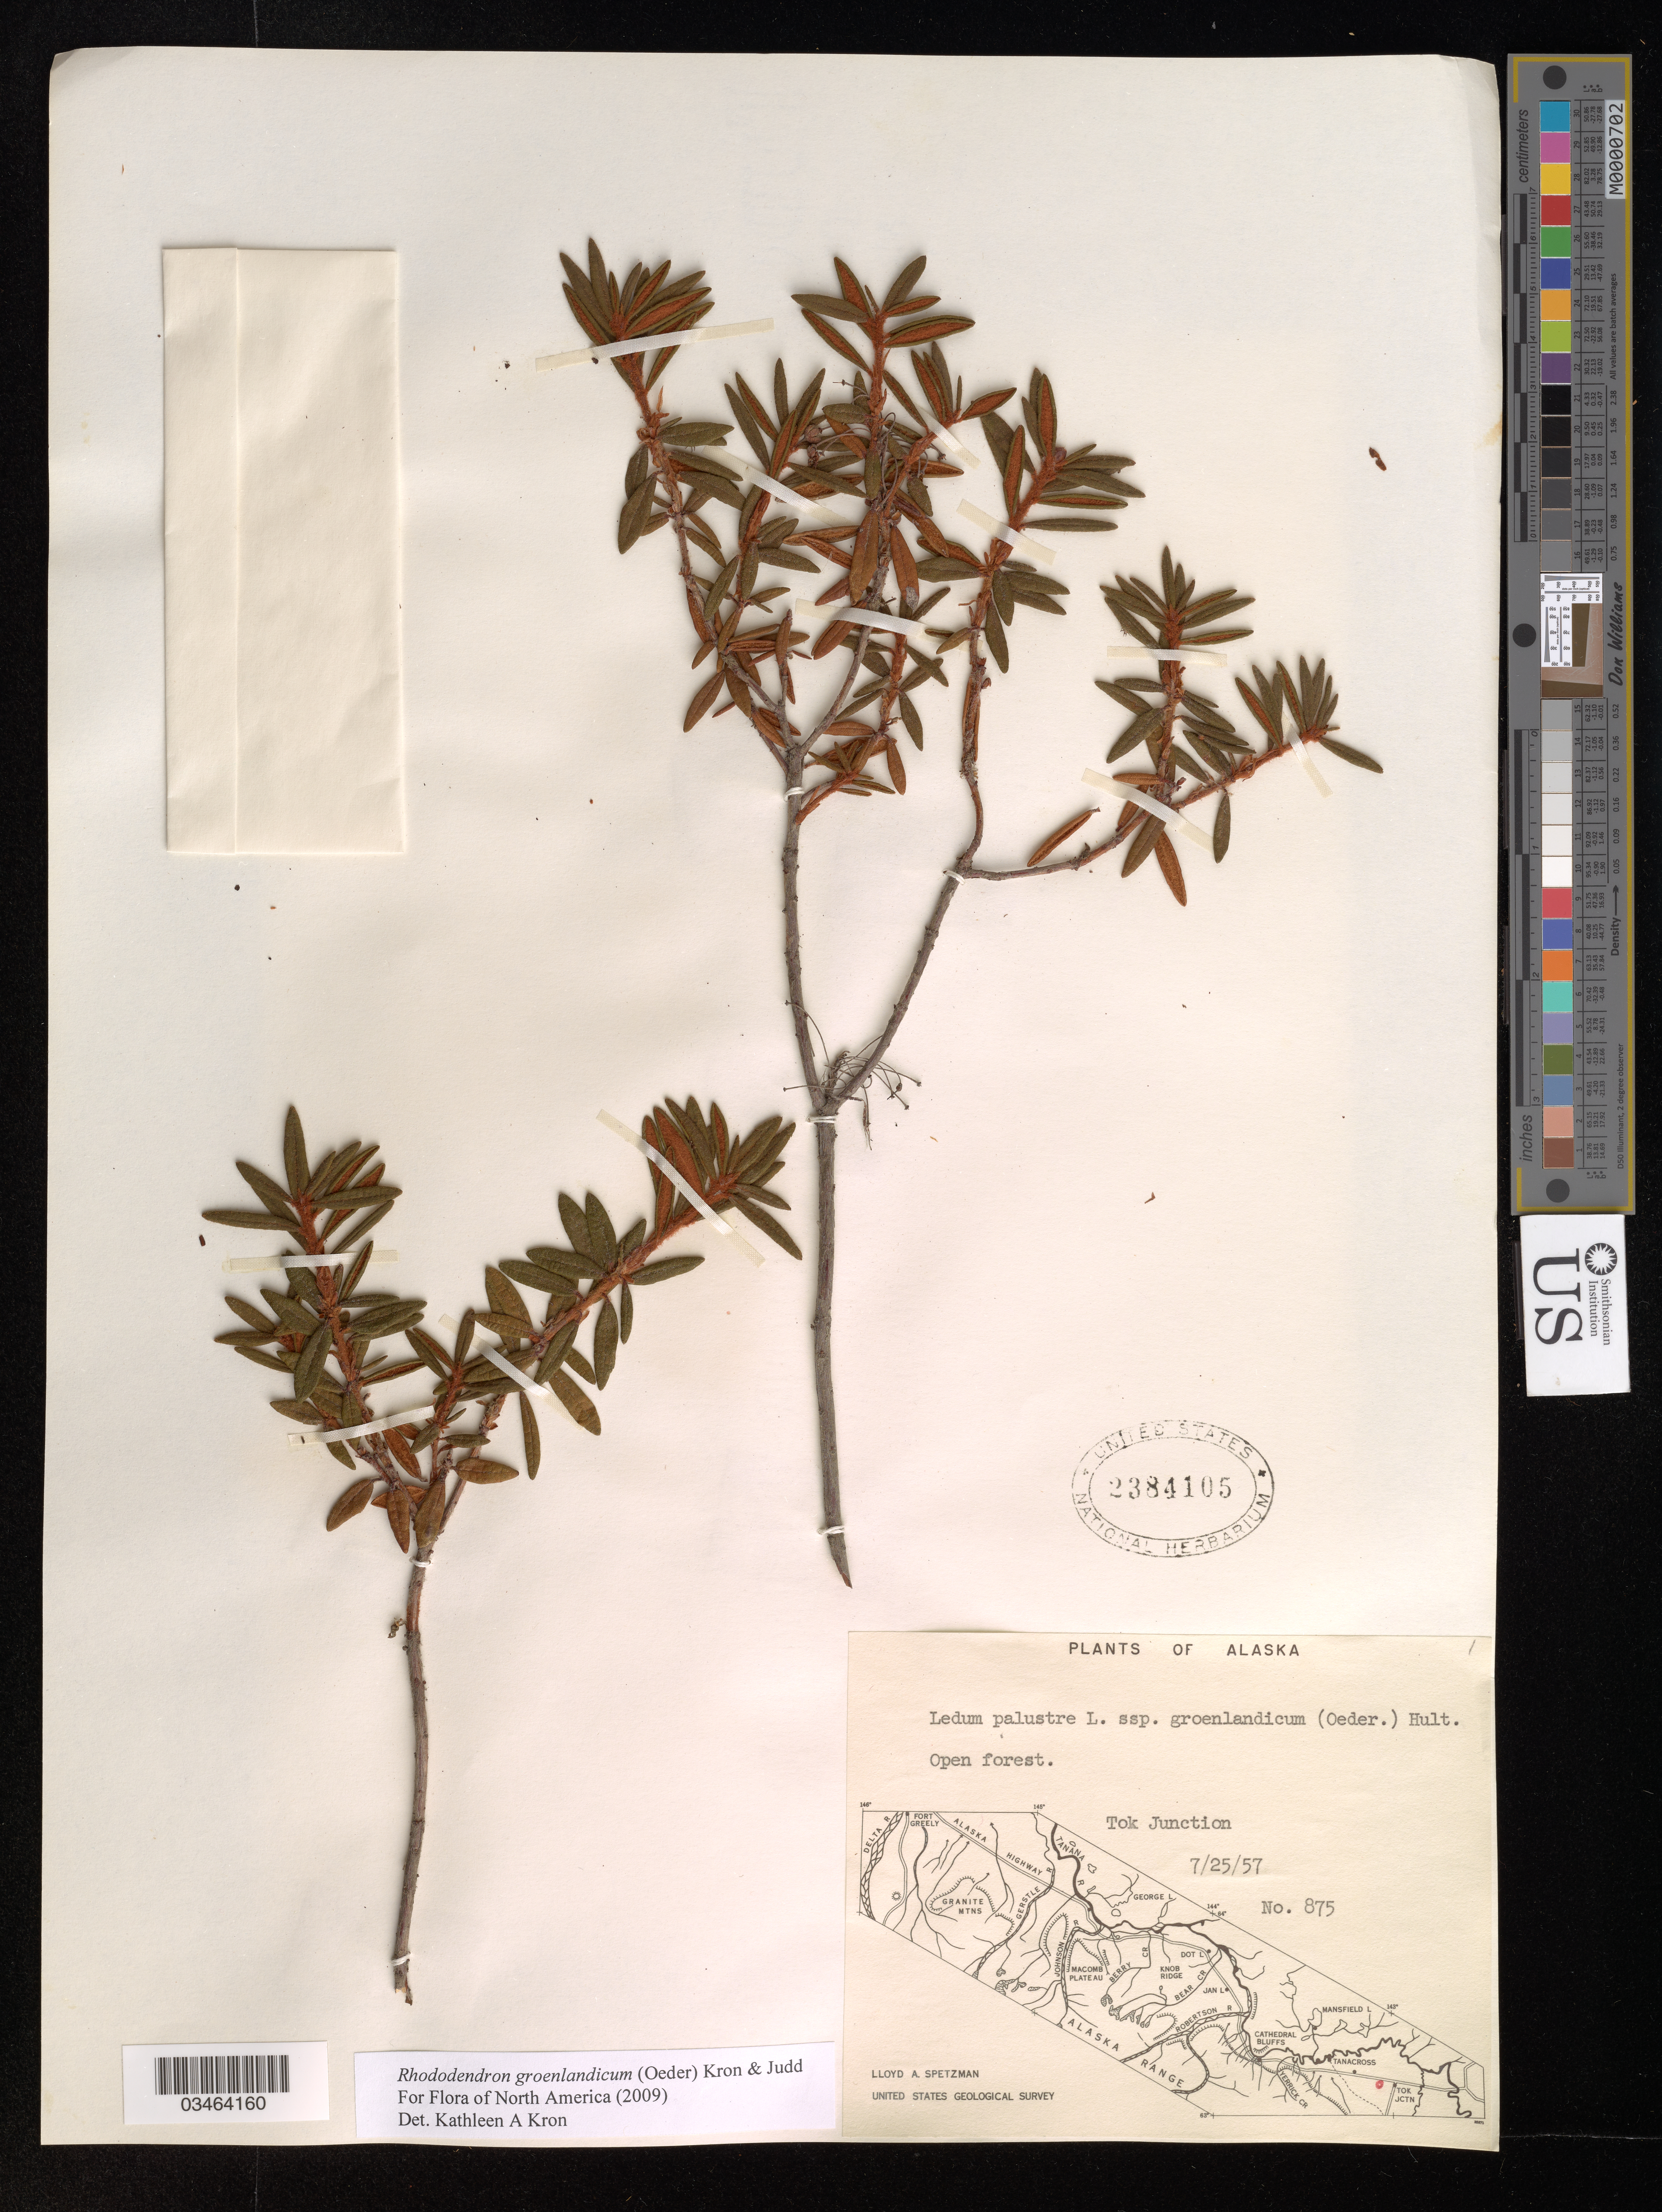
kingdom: Plantae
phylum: Tracheophyta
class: Magnoliopsida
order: Ericales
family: Ericaceae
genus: Rhododendron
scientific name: Rhododendron groenlandicum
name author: (Oeder) Kron & Judd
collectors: L. Spetzman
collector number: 875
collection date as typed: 25 7 57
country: United States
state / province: Alaska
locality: Tok Junction. United States Geological Survey.?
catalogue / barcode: US 2384105